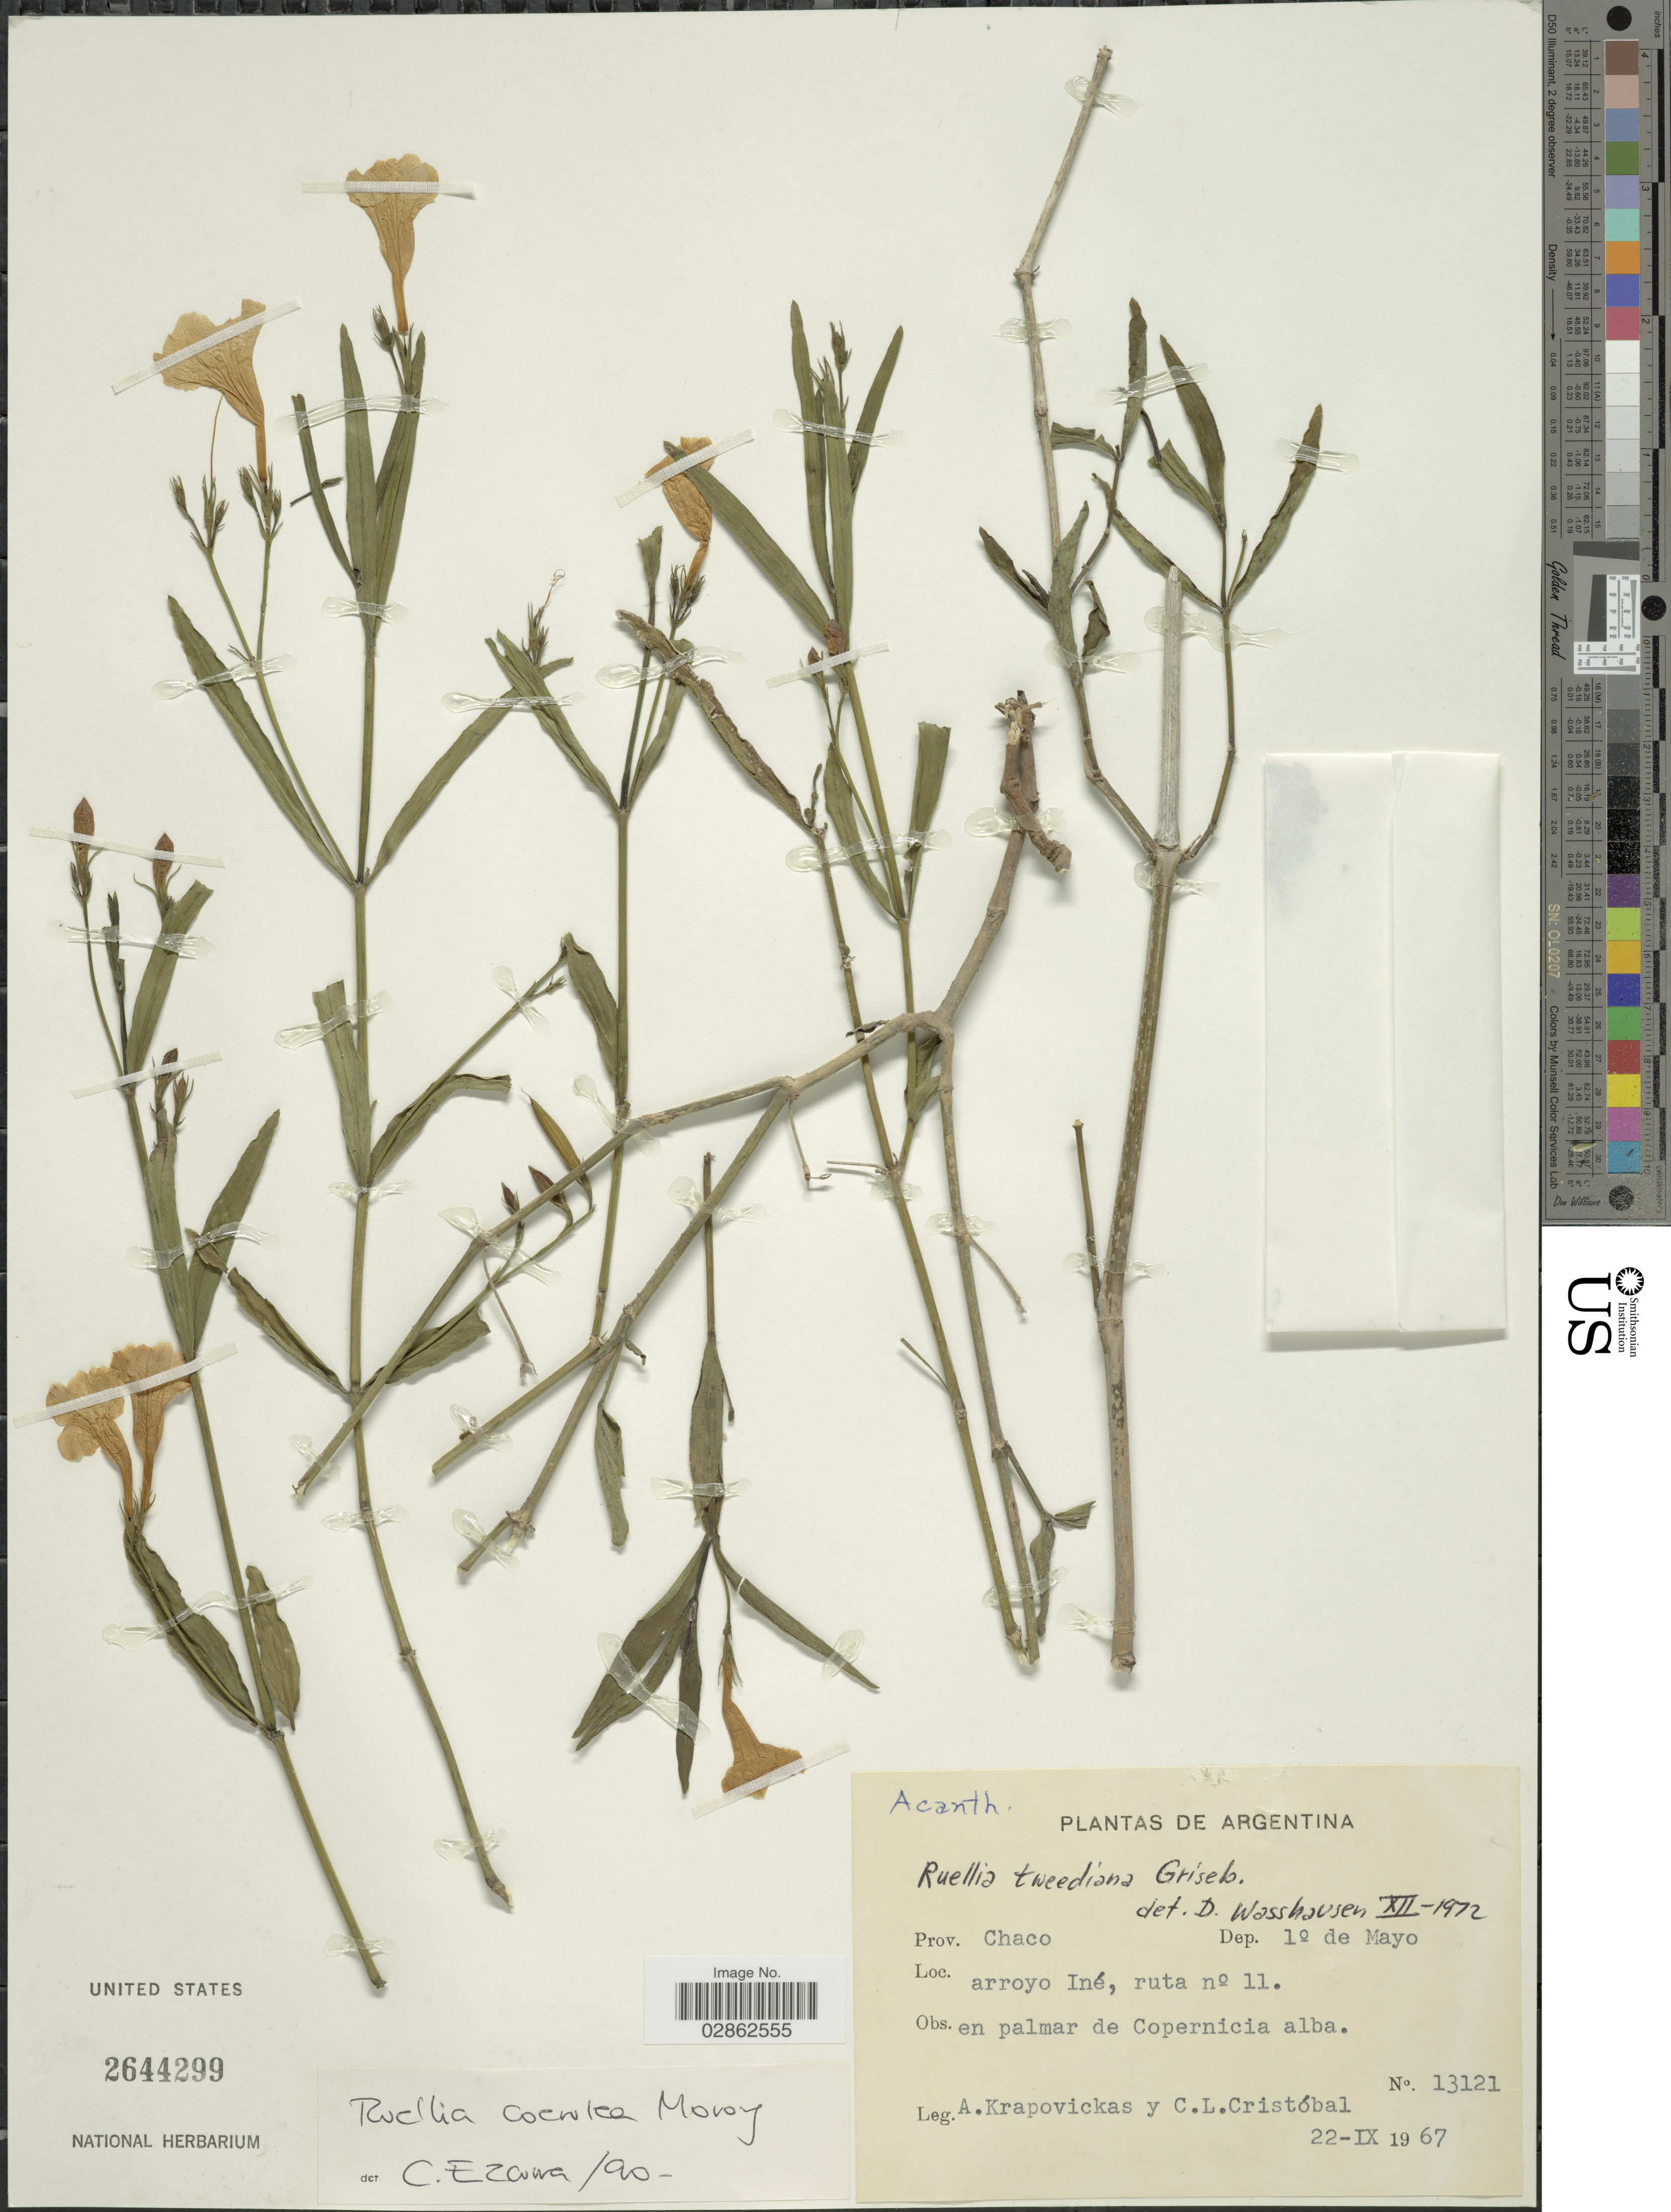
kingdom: Plantae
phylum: Tracheophyta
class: Magnoliopsida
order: Lamiales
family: Acanthaceae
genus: Ruellia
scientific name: Ruellia coerulea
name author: Morong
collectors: A. Krapovickas & C. L. Cristóbal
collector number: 13121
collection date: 1967-09-22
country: Argentina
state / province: Chaco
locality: Dep. 1° de Mayo. Arroyo Iné, ruta no 11. En palmar de Copernicia alba.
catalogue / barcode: US 2644299